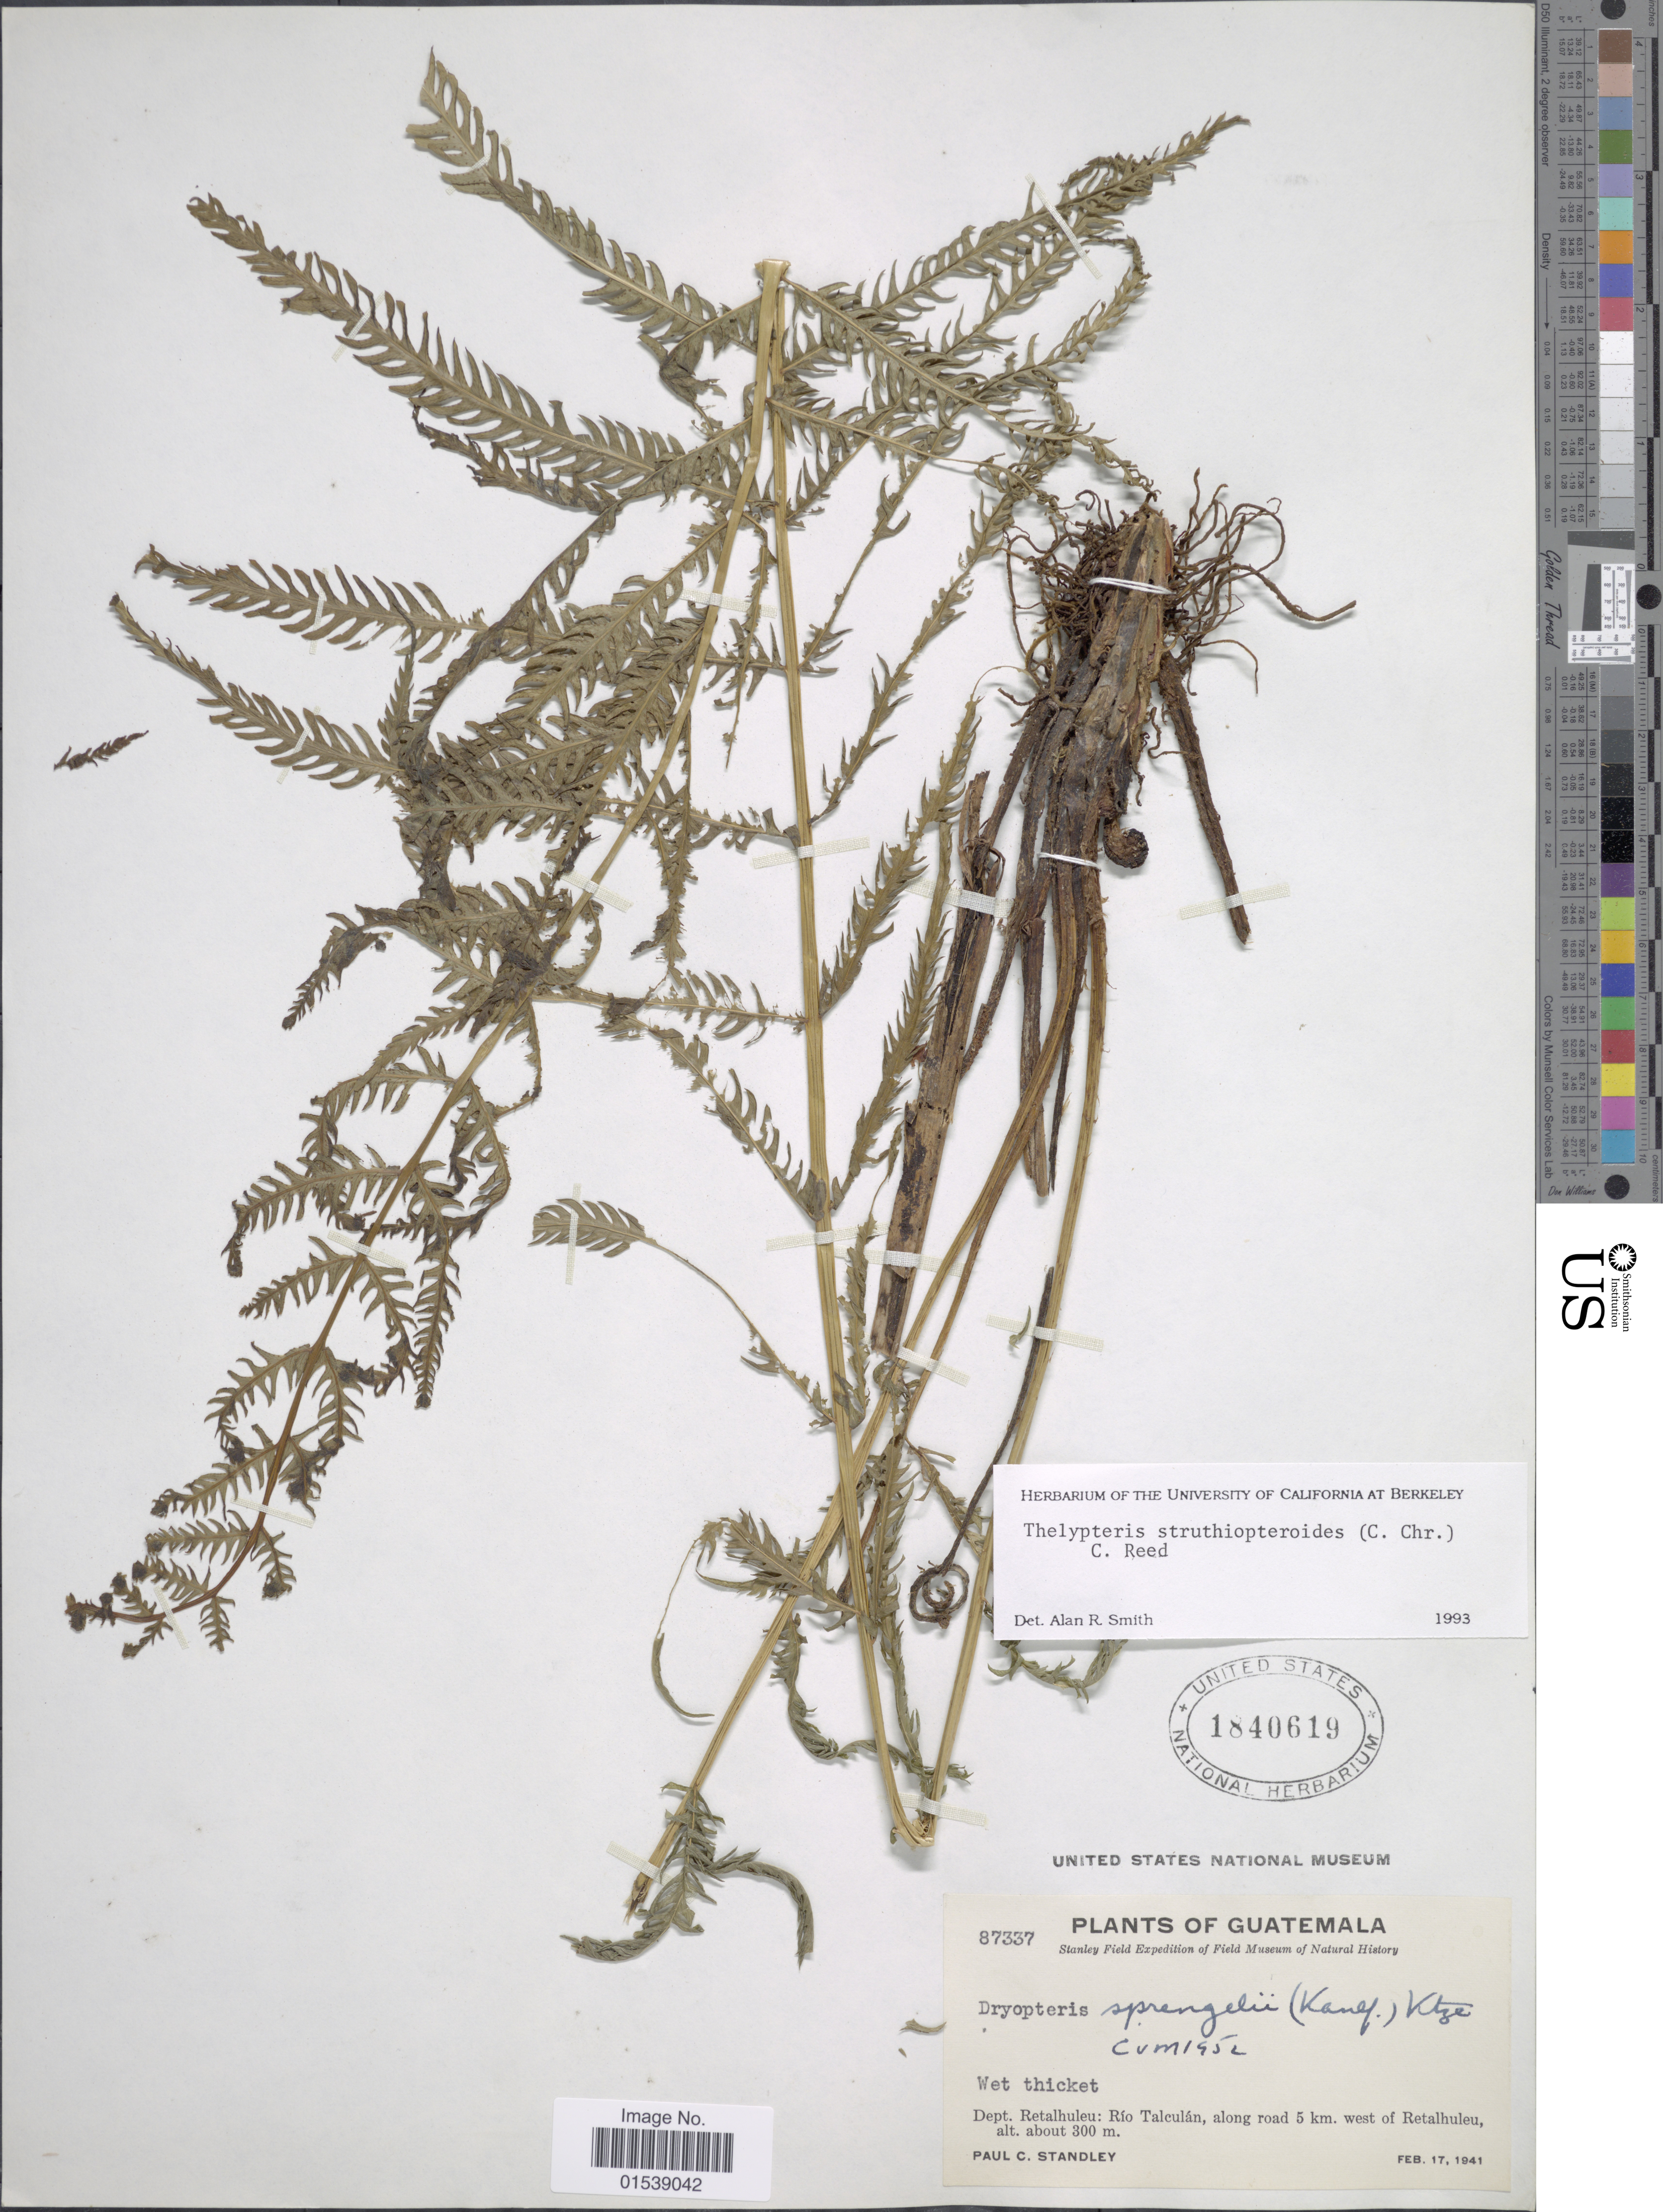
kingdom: Plantae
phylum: Tracheophyta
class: Polypodiopsida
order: Polypodiales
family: Thelypteridaceae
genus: Amauropelta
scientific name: Amauropelta struthiopteroides (C. Chr.) comb. nov., ined 2015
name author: (C. Chr.)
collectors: P. C. Standley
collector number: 87337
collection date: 1941-02-17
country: Guatemala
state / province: Retalhuleu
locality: Dept. Retalhuleu: Rio Talculan, along road 5 km west of Retalhuleu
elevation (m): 300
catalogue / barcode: US 1840619